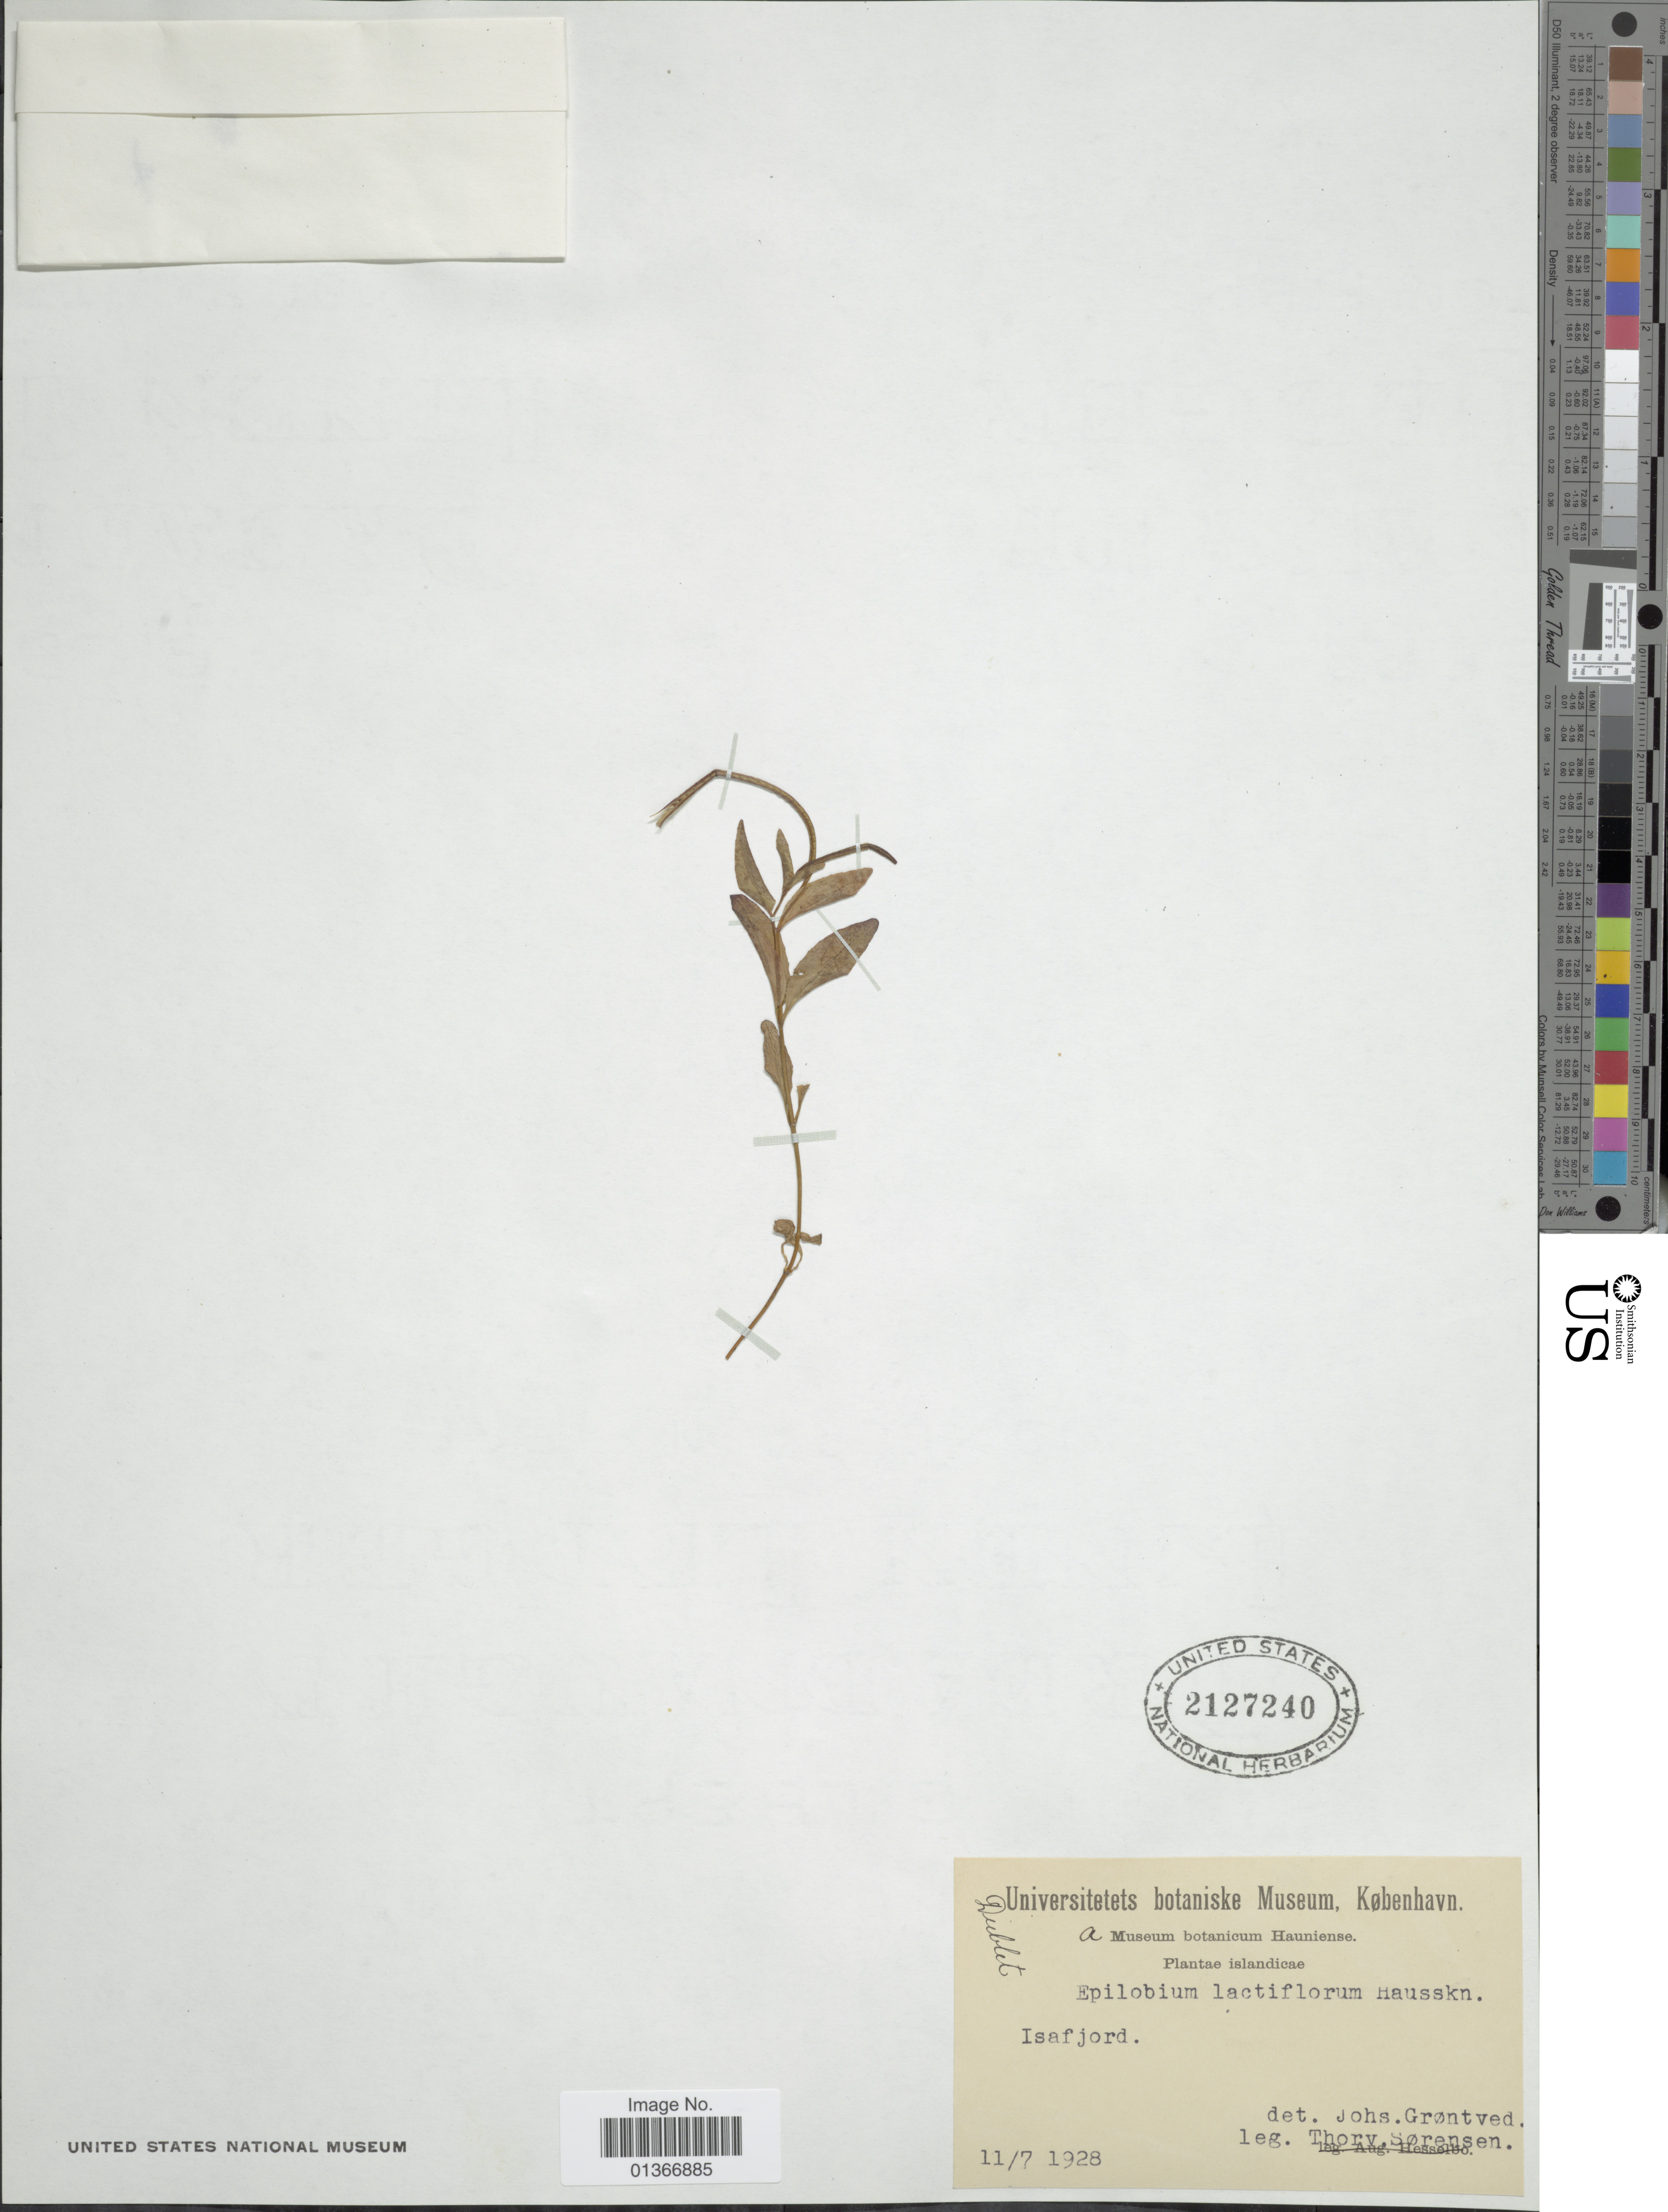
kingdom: Plantae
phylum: Tracheophyta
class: Magnoliopsida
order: Myrtales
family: Onagraceae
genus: Epilobium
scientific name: Epilobium lactiflorum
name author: Hausskn.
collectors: T. Sorensen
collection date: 1928-07-11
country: Iceland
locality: Isafjord.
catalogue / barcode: US 2127240